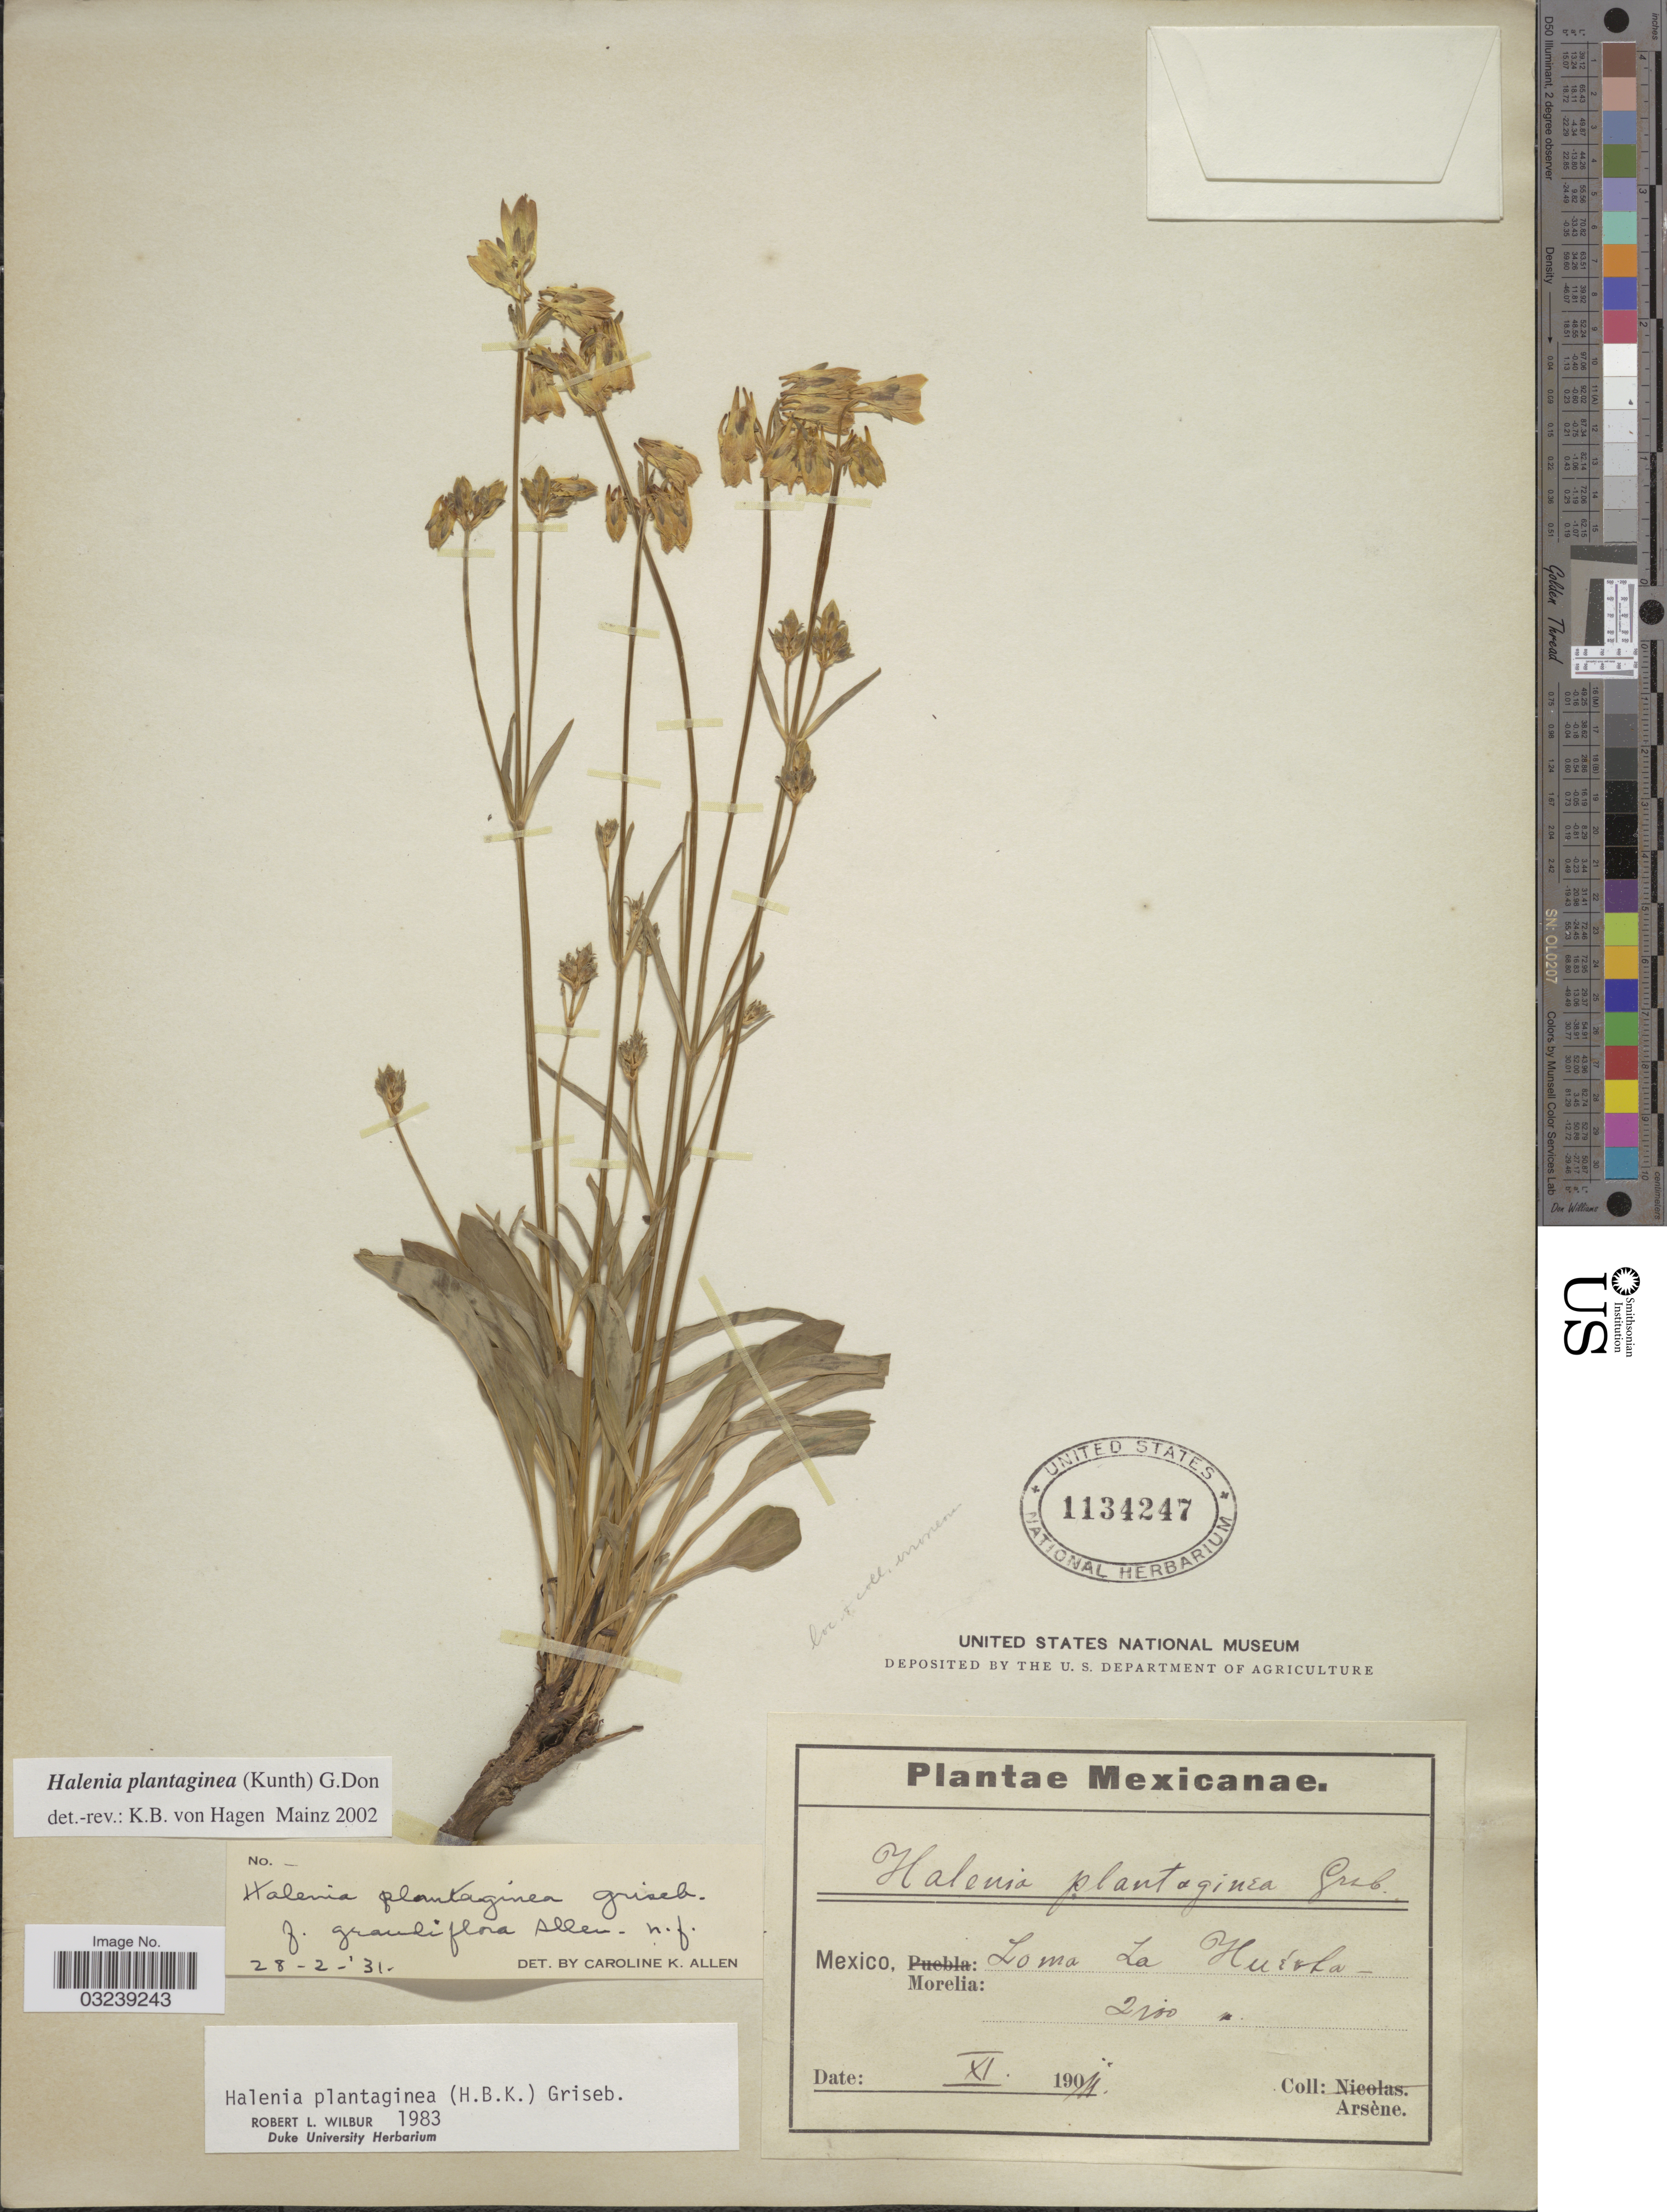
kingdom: Plantae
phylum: Tracheophyta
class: Magnoliopsida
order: Gentianales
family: Gentianaceae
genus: Halenia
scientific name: Halenia plantaginea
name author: (Kunth) G. Don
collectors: -- Arsène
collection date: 1911-11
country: Mexico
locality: Loma La Huécha - Morelia.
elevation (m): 2100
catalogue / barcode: US 1134247